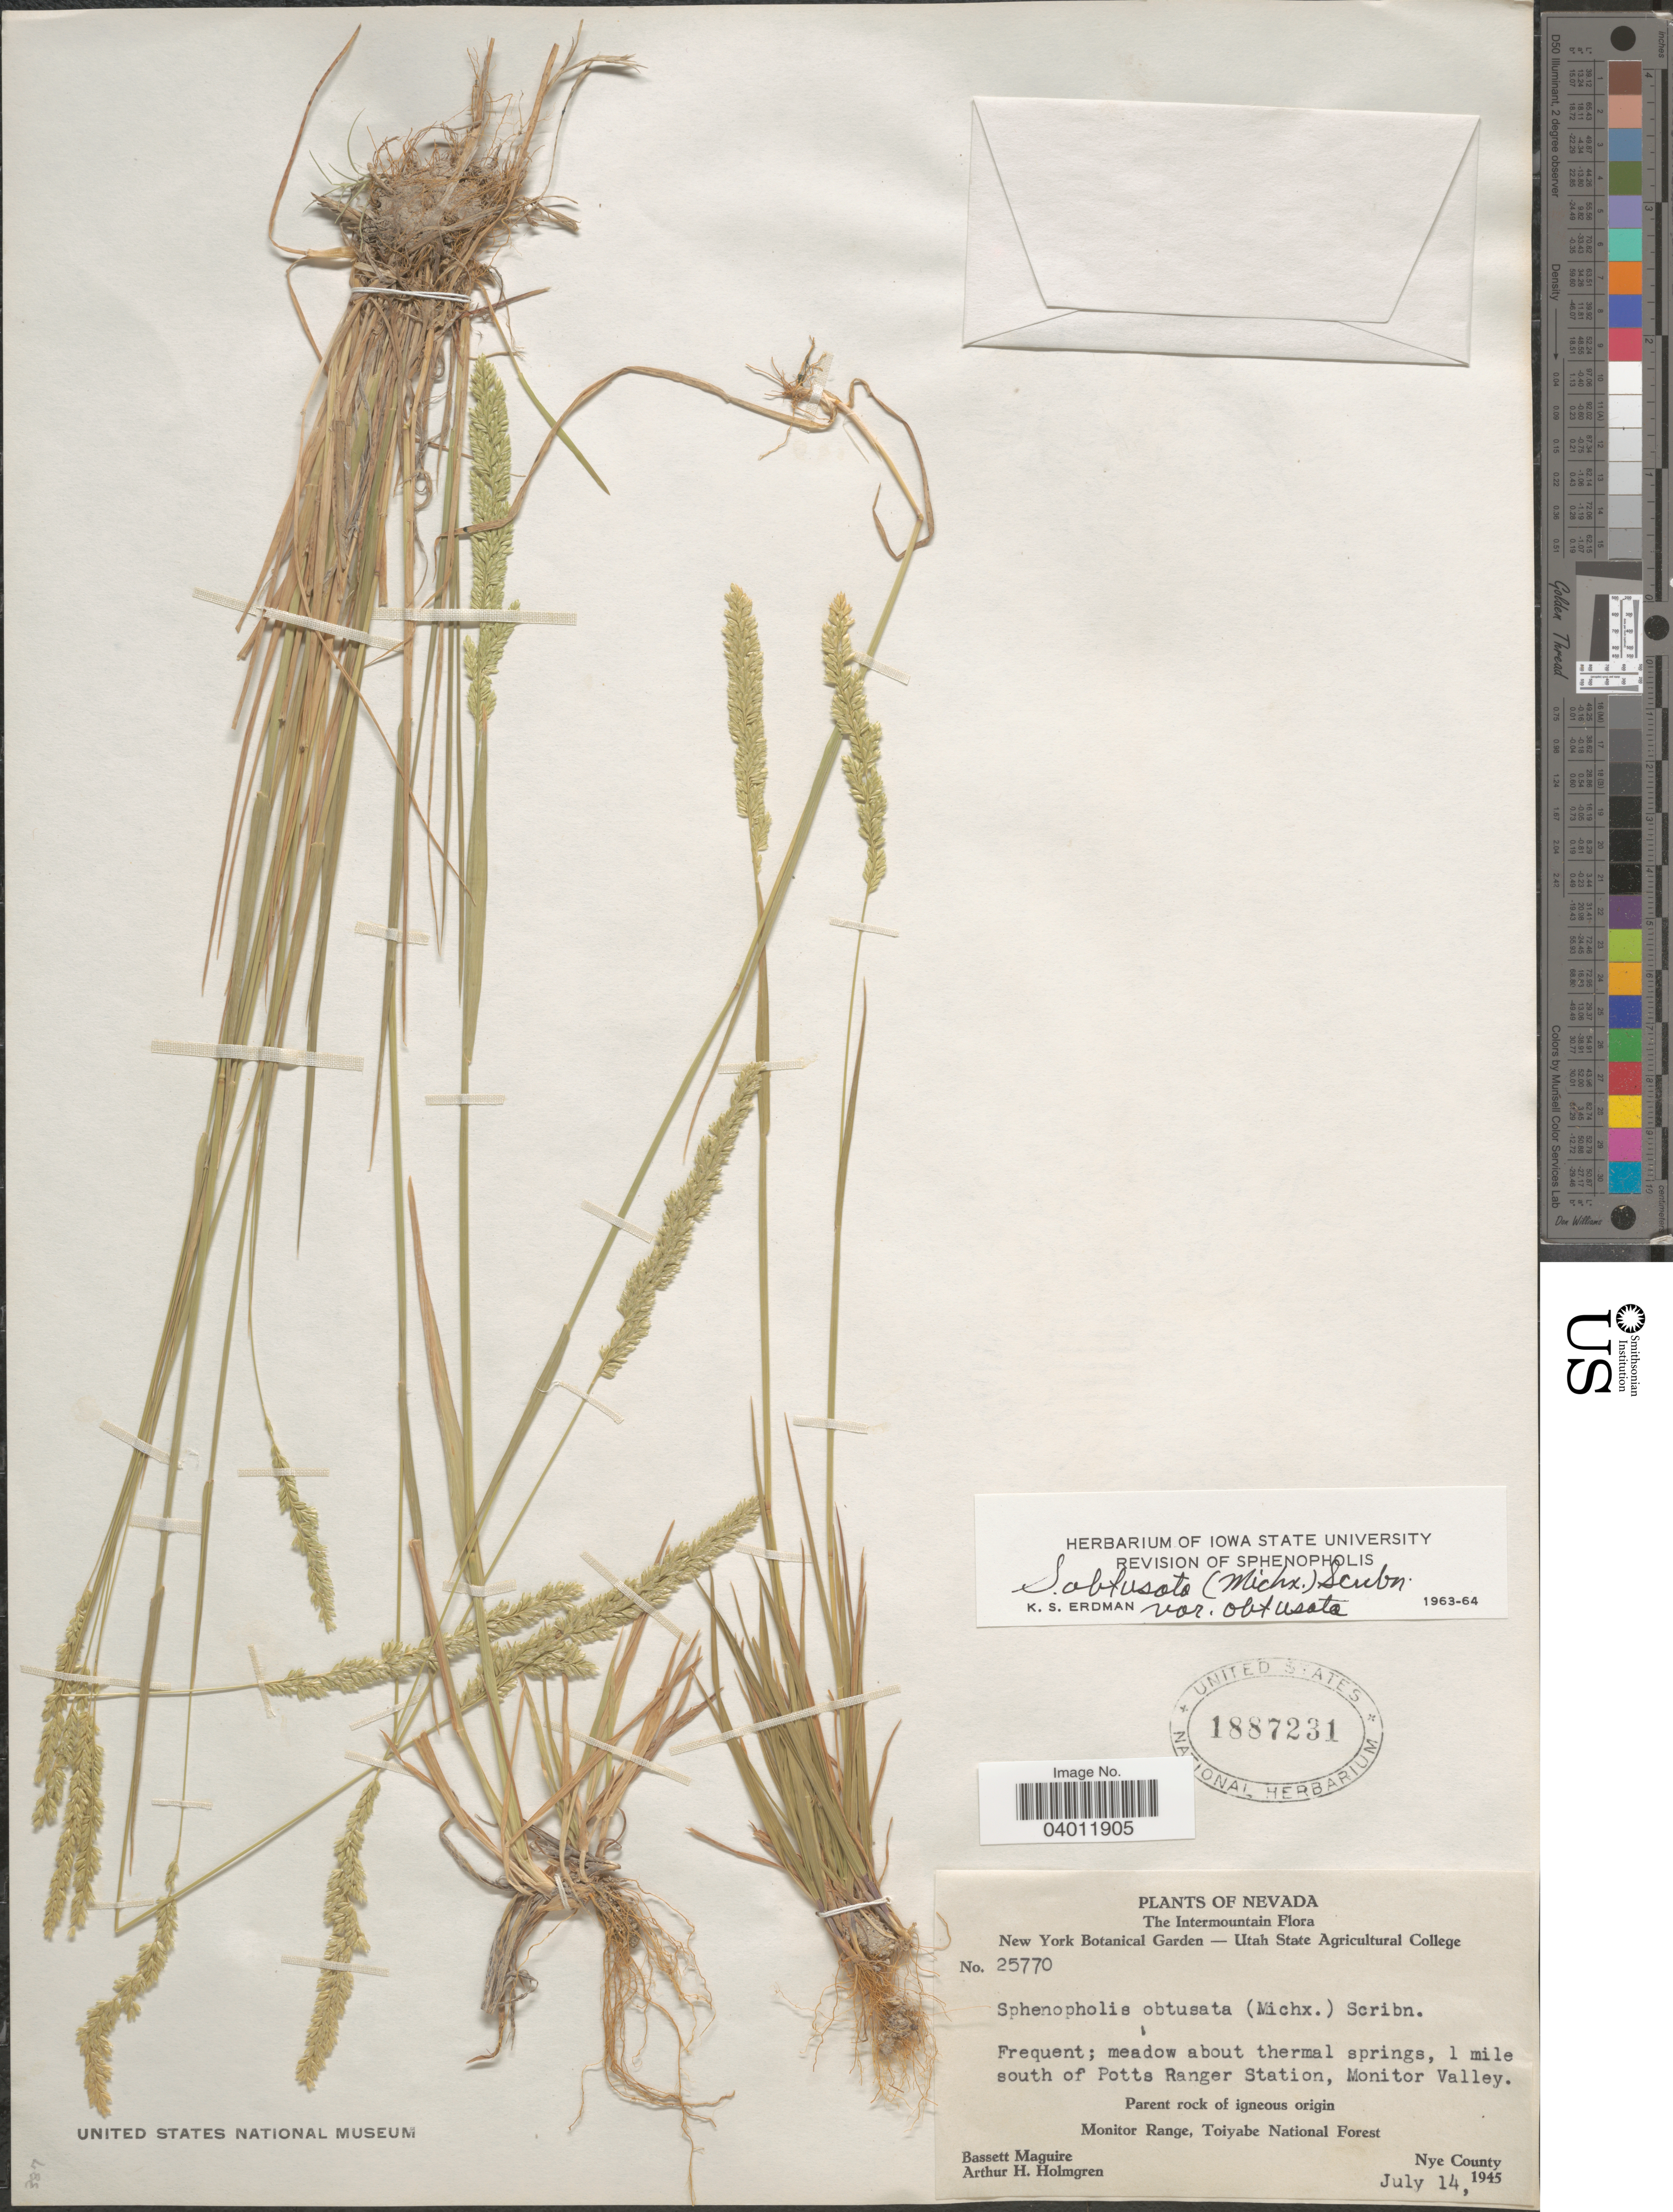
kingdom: Plantae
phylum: Tracheophyta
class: Liliopsida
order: Poales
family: Poaceae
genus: Sphenopholis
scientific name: Sphenopholis obtusata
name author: (Michx.) Scribn.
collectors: B. Maguire & A. H. Holmgren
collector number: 25770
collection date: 1945-07-14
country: United States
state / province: Nevada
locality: The Intermountain. Meadow about thermal springs, 1 mile south of Potts Ranger Station, Monitor Valley. Monitor Range, Toiyabe National Forest. Nye County.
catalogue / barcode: US 1887231